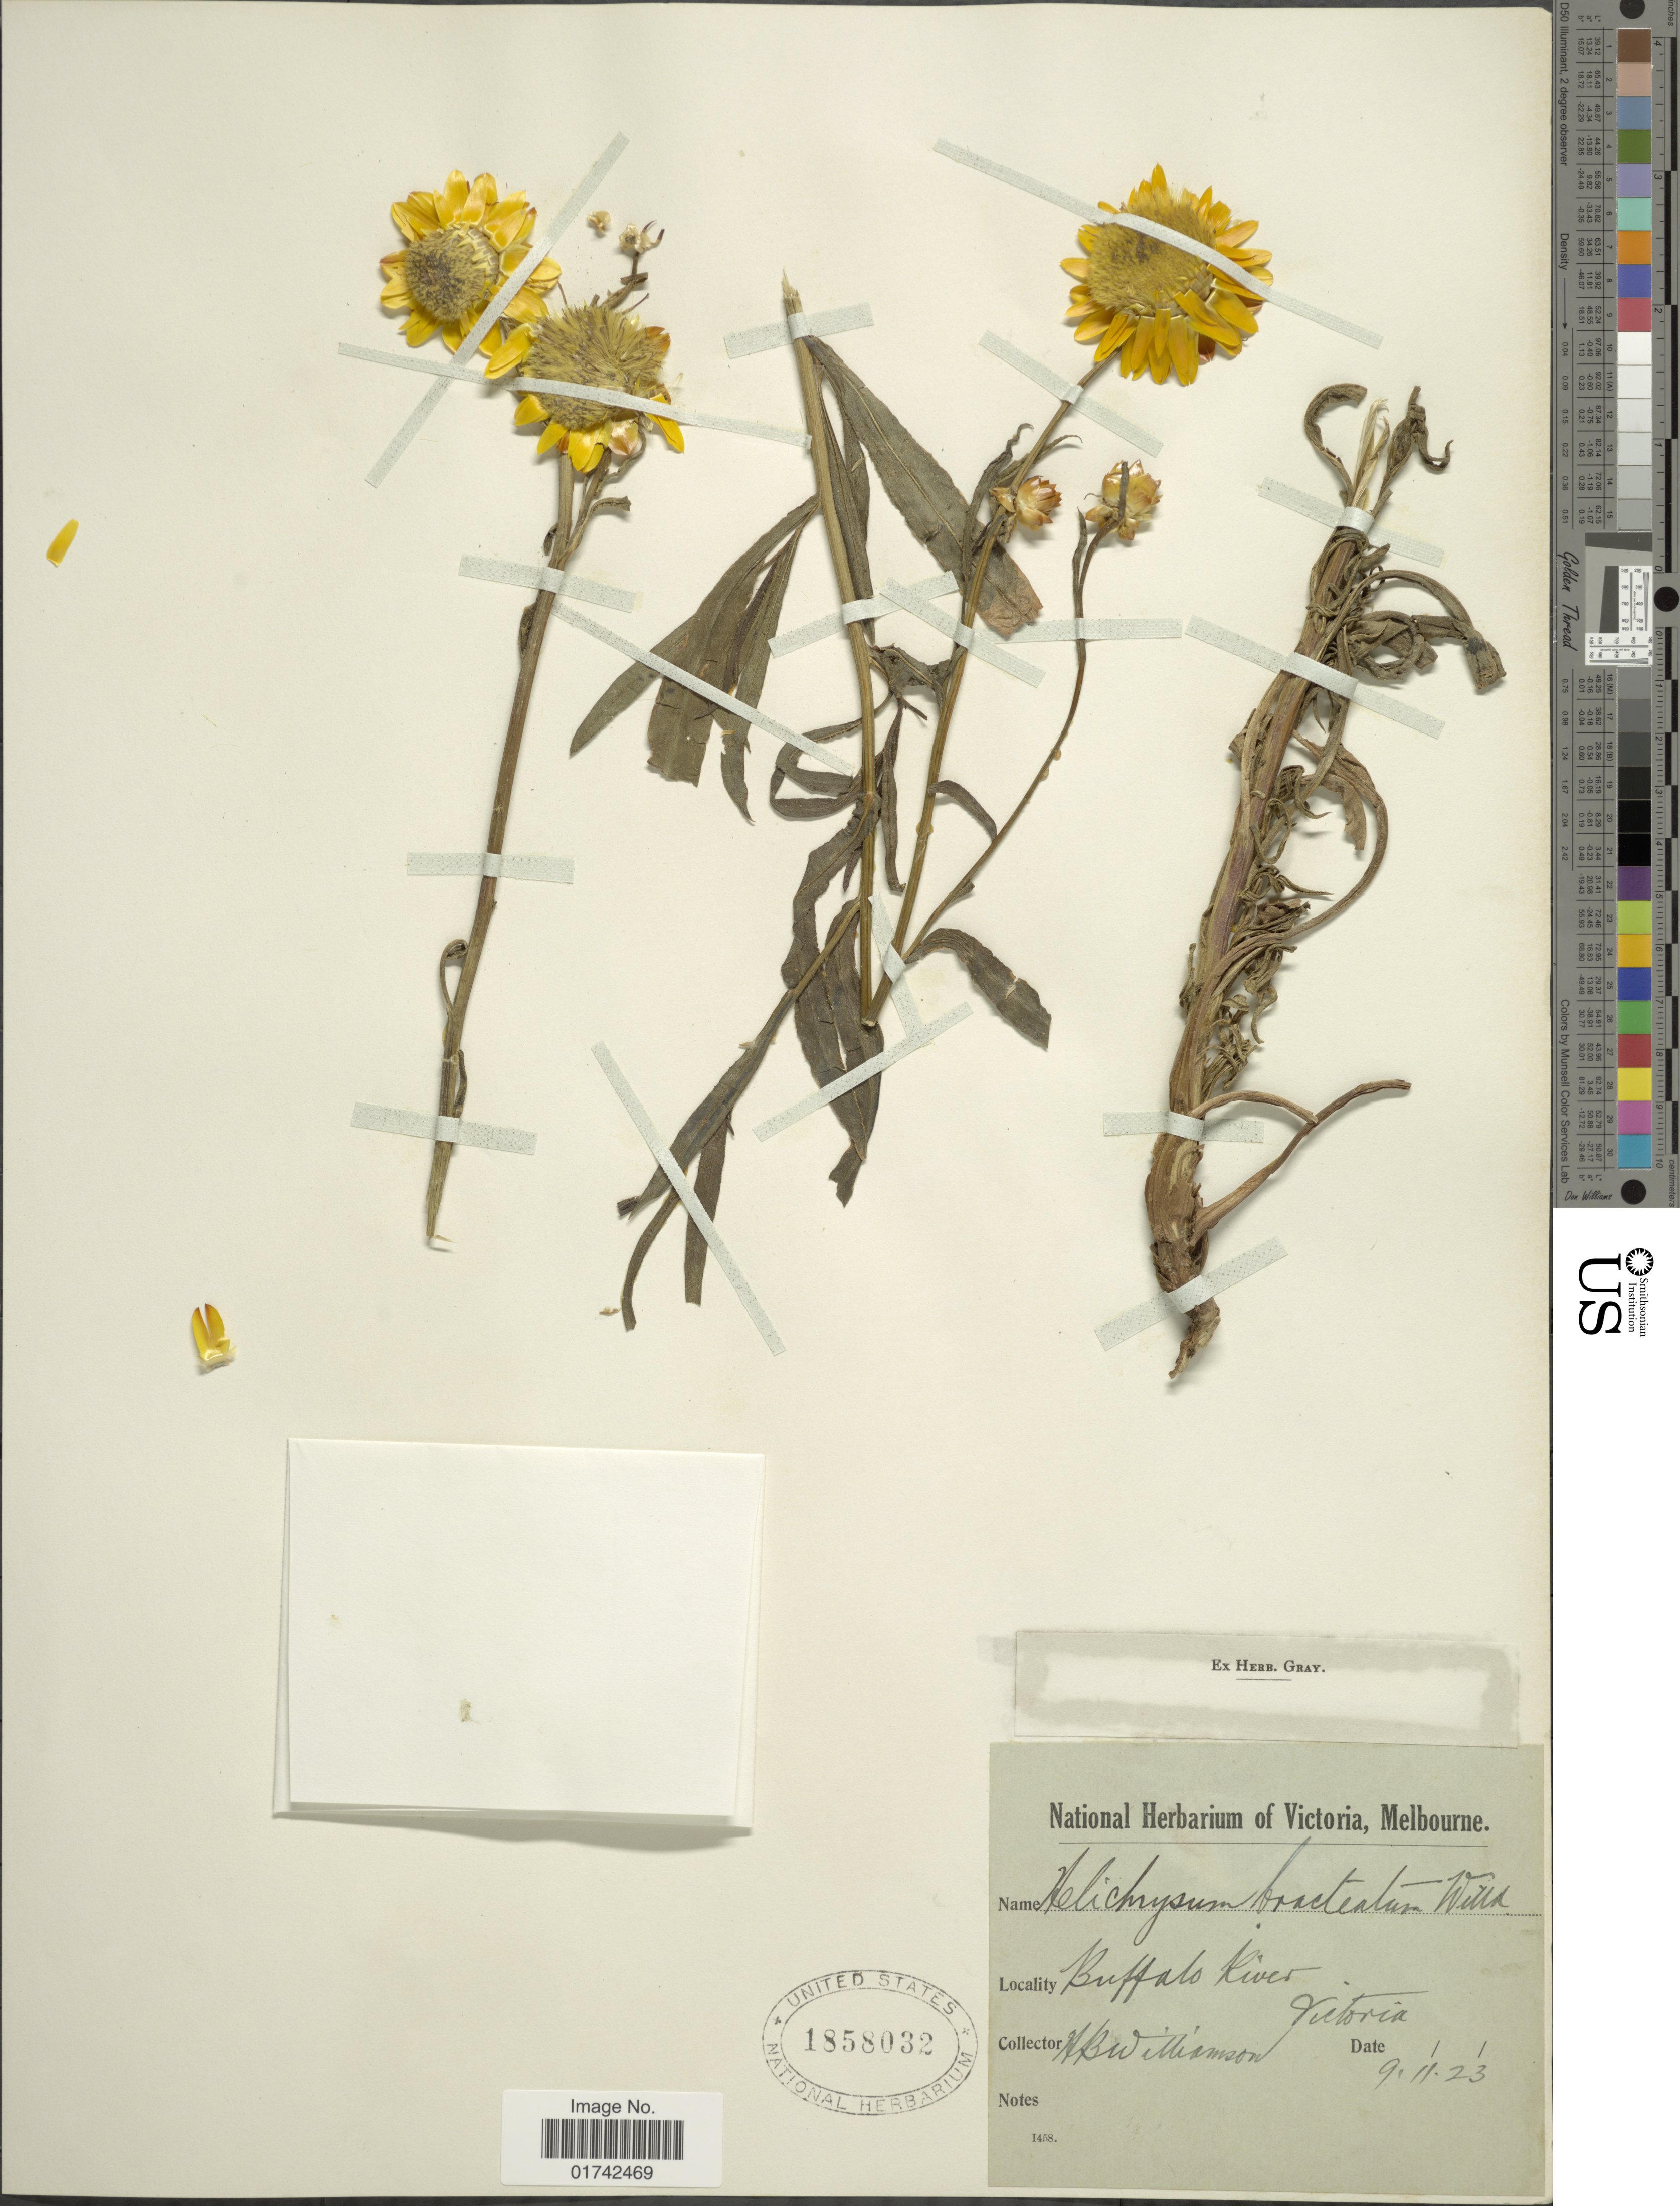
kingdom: Plantae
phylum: Tracheophyta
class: Magnoliopsida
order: Asterales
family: Asteraceae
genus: Helichrysum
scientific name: Helichrysum bracteatum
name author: (Vent.) Haw.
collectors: H. Williamson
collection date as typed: Transcribed d/m/y: 9/11/23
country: Australia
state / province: Victoria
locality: Buffalo River, Victoria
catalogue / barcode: US 1858032